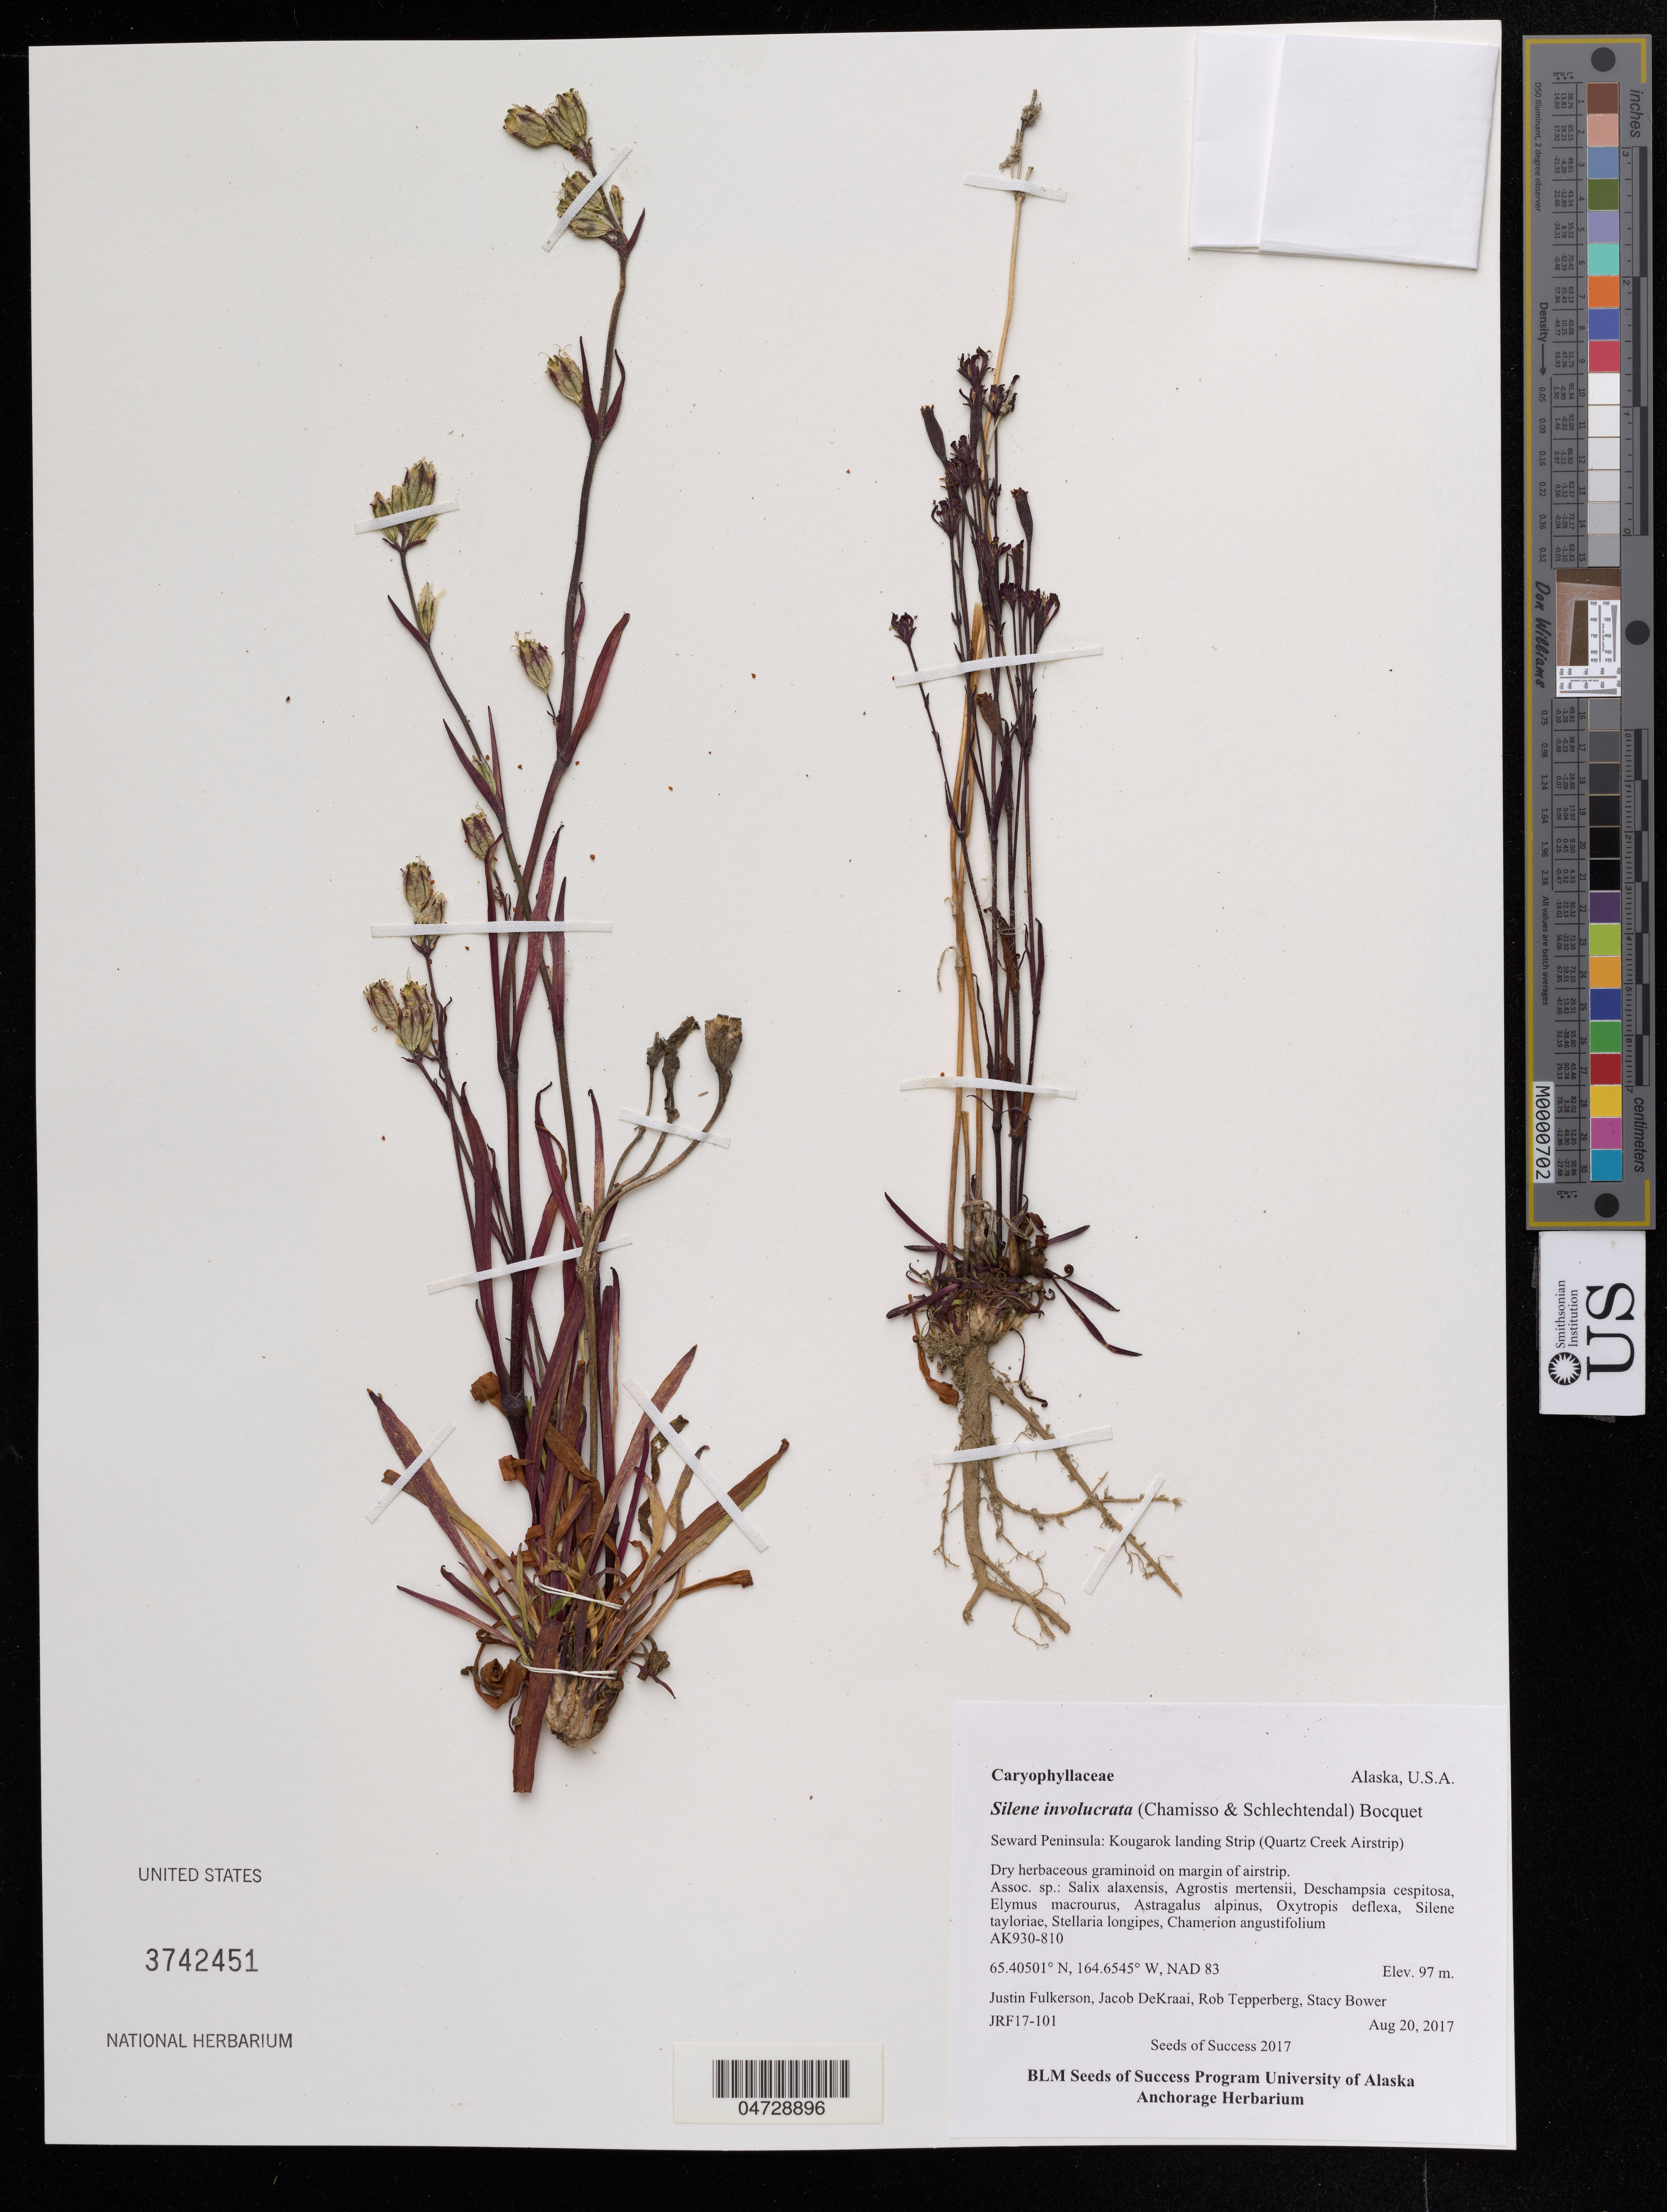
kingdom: Plantae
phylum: Tracheophyta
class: Magnoliopsida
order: Caryophyllales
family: Caryophyllaceae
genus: Silene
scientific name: Silene involucrata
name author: (Cham. & Schltdl.) Bocquet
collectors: J. Fulkerson, J. DeKraai & R. Tepperberg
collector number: JRF17-101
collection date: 2017-08-20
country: United States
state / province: Alaska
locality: Seward Peninsula: Kougarok landing Strip (Quartz Creek Airstrip).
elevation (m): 97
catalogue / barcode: US 3742451